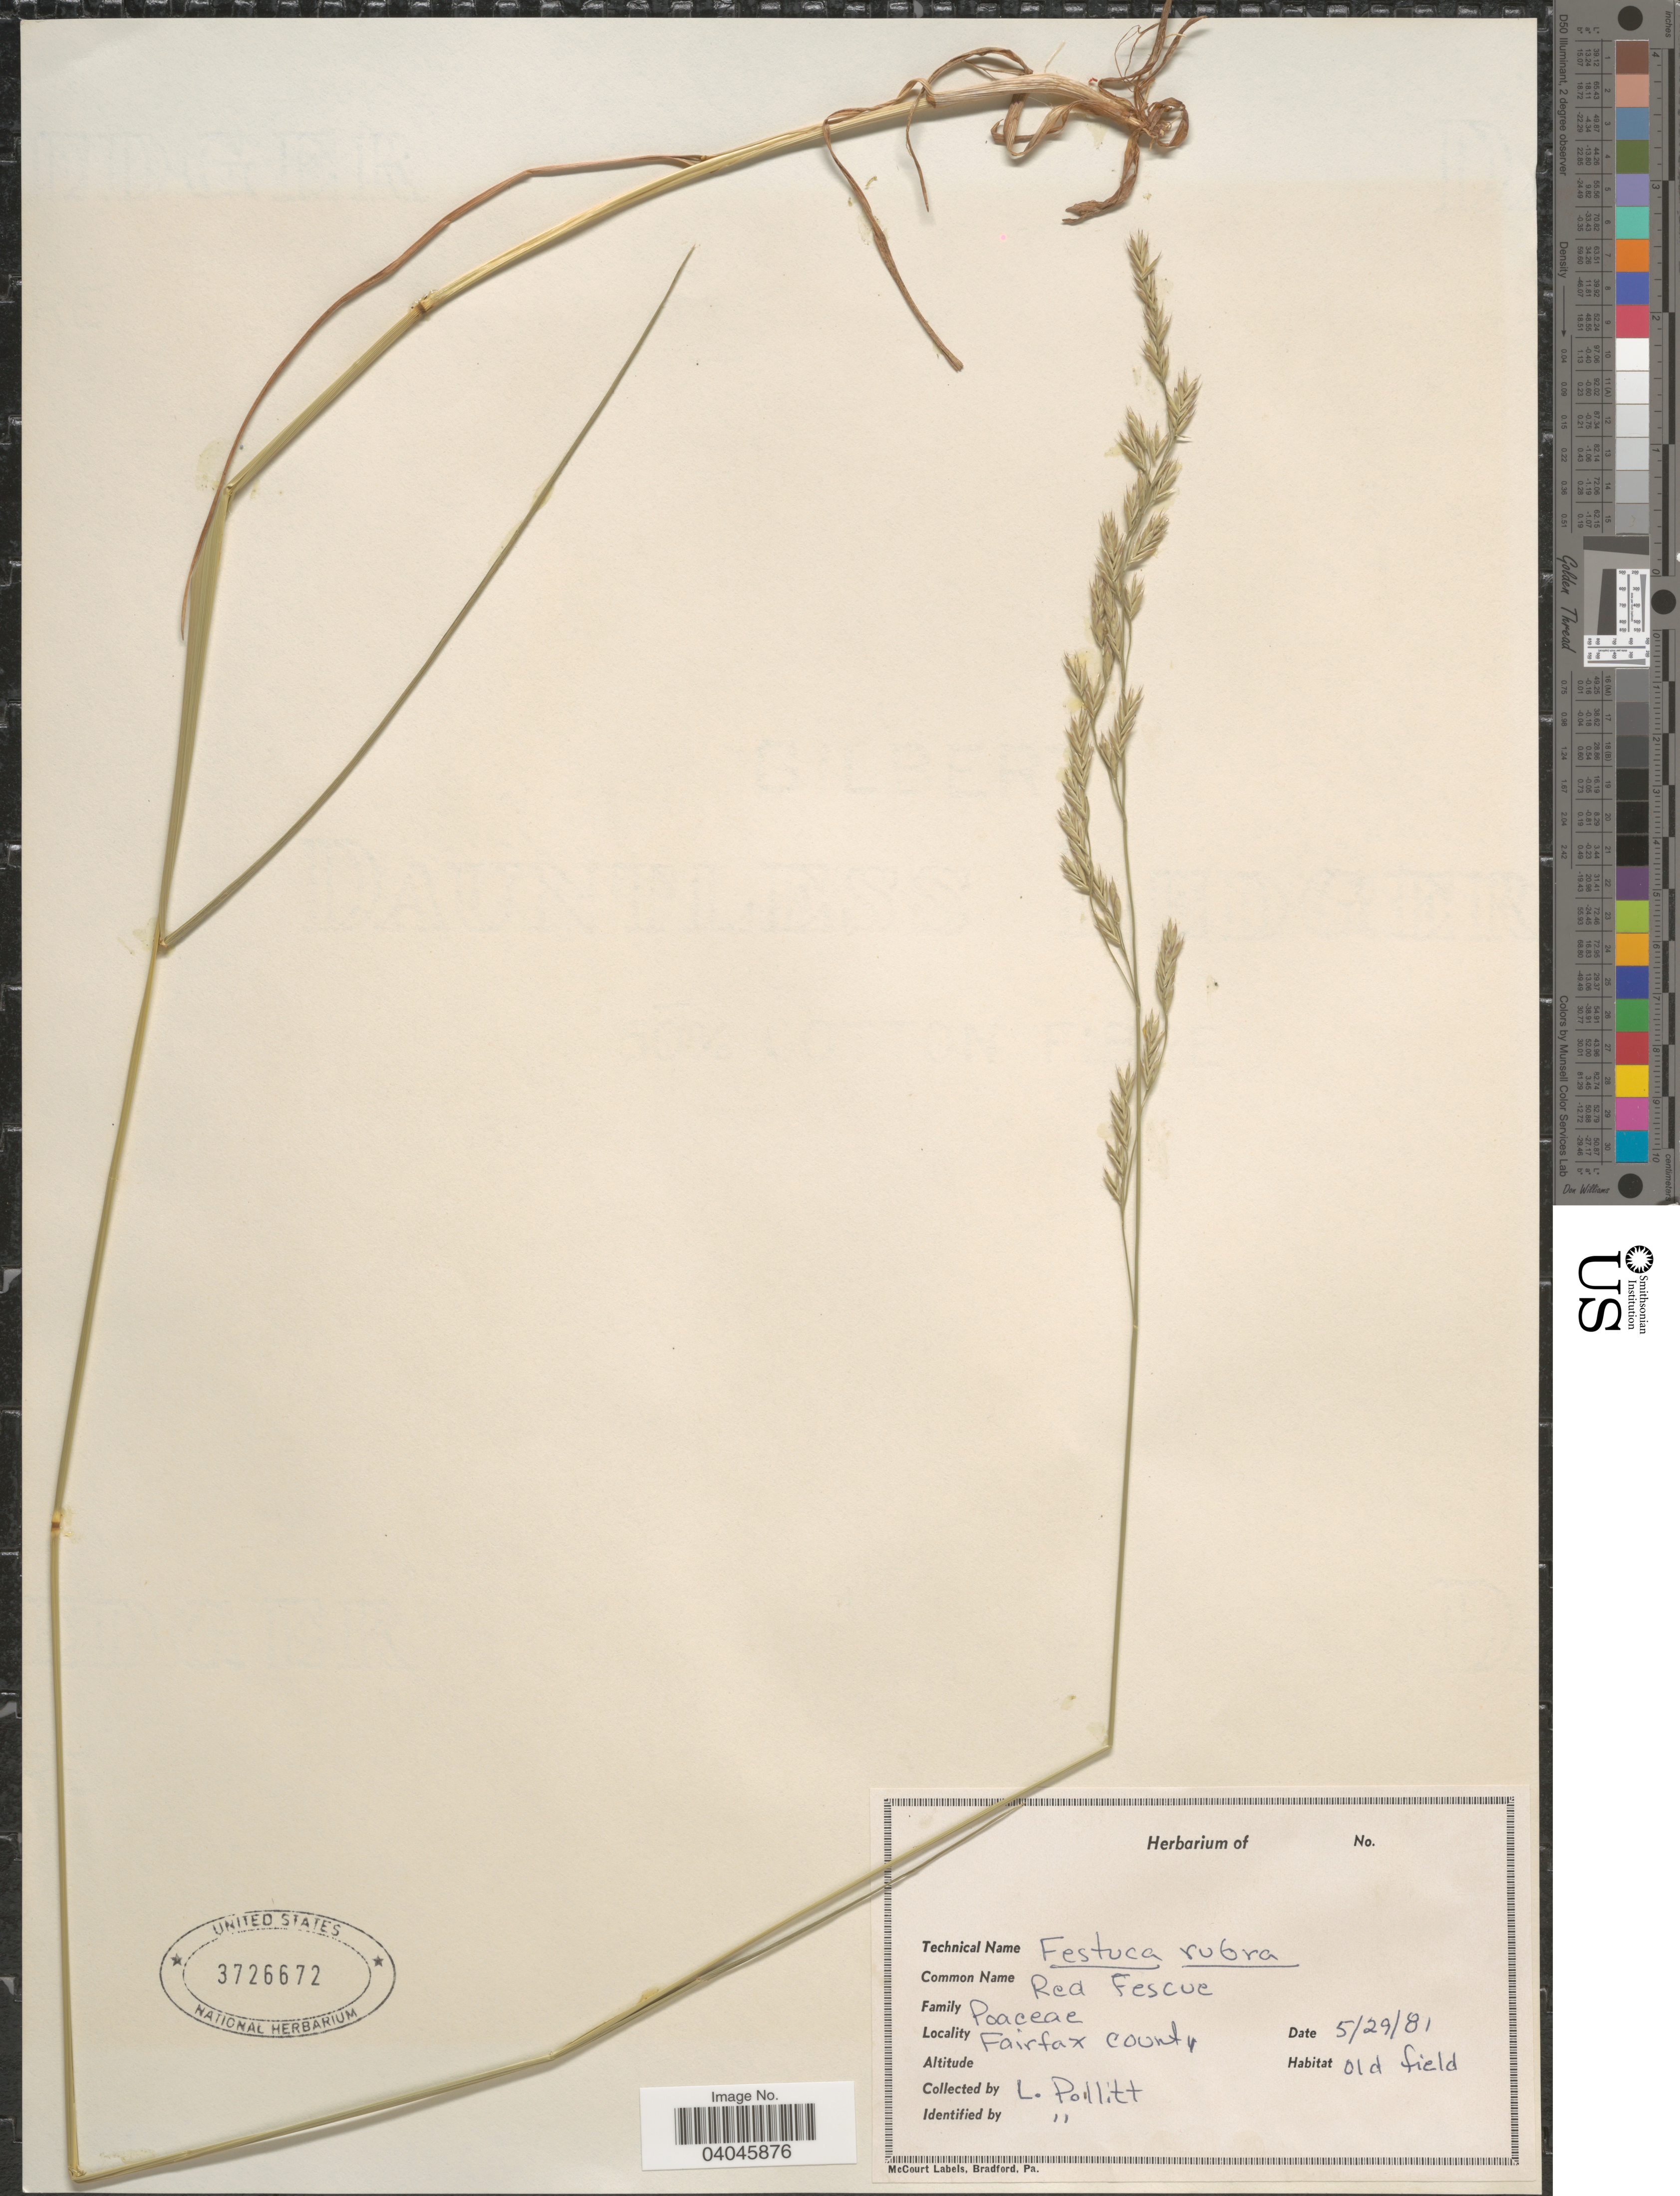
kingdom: Plantae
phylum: Tracheophyta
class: Liliopsida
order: Poales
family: Poaceae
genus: Festuca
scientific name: Festuca rubra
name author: L.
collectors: L. Pollitt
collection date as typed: Transcribed d/m/y: 29/5/81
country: United States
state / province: Virginia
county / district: Fairfax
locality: Fairfax county.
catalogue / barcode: US 3726672